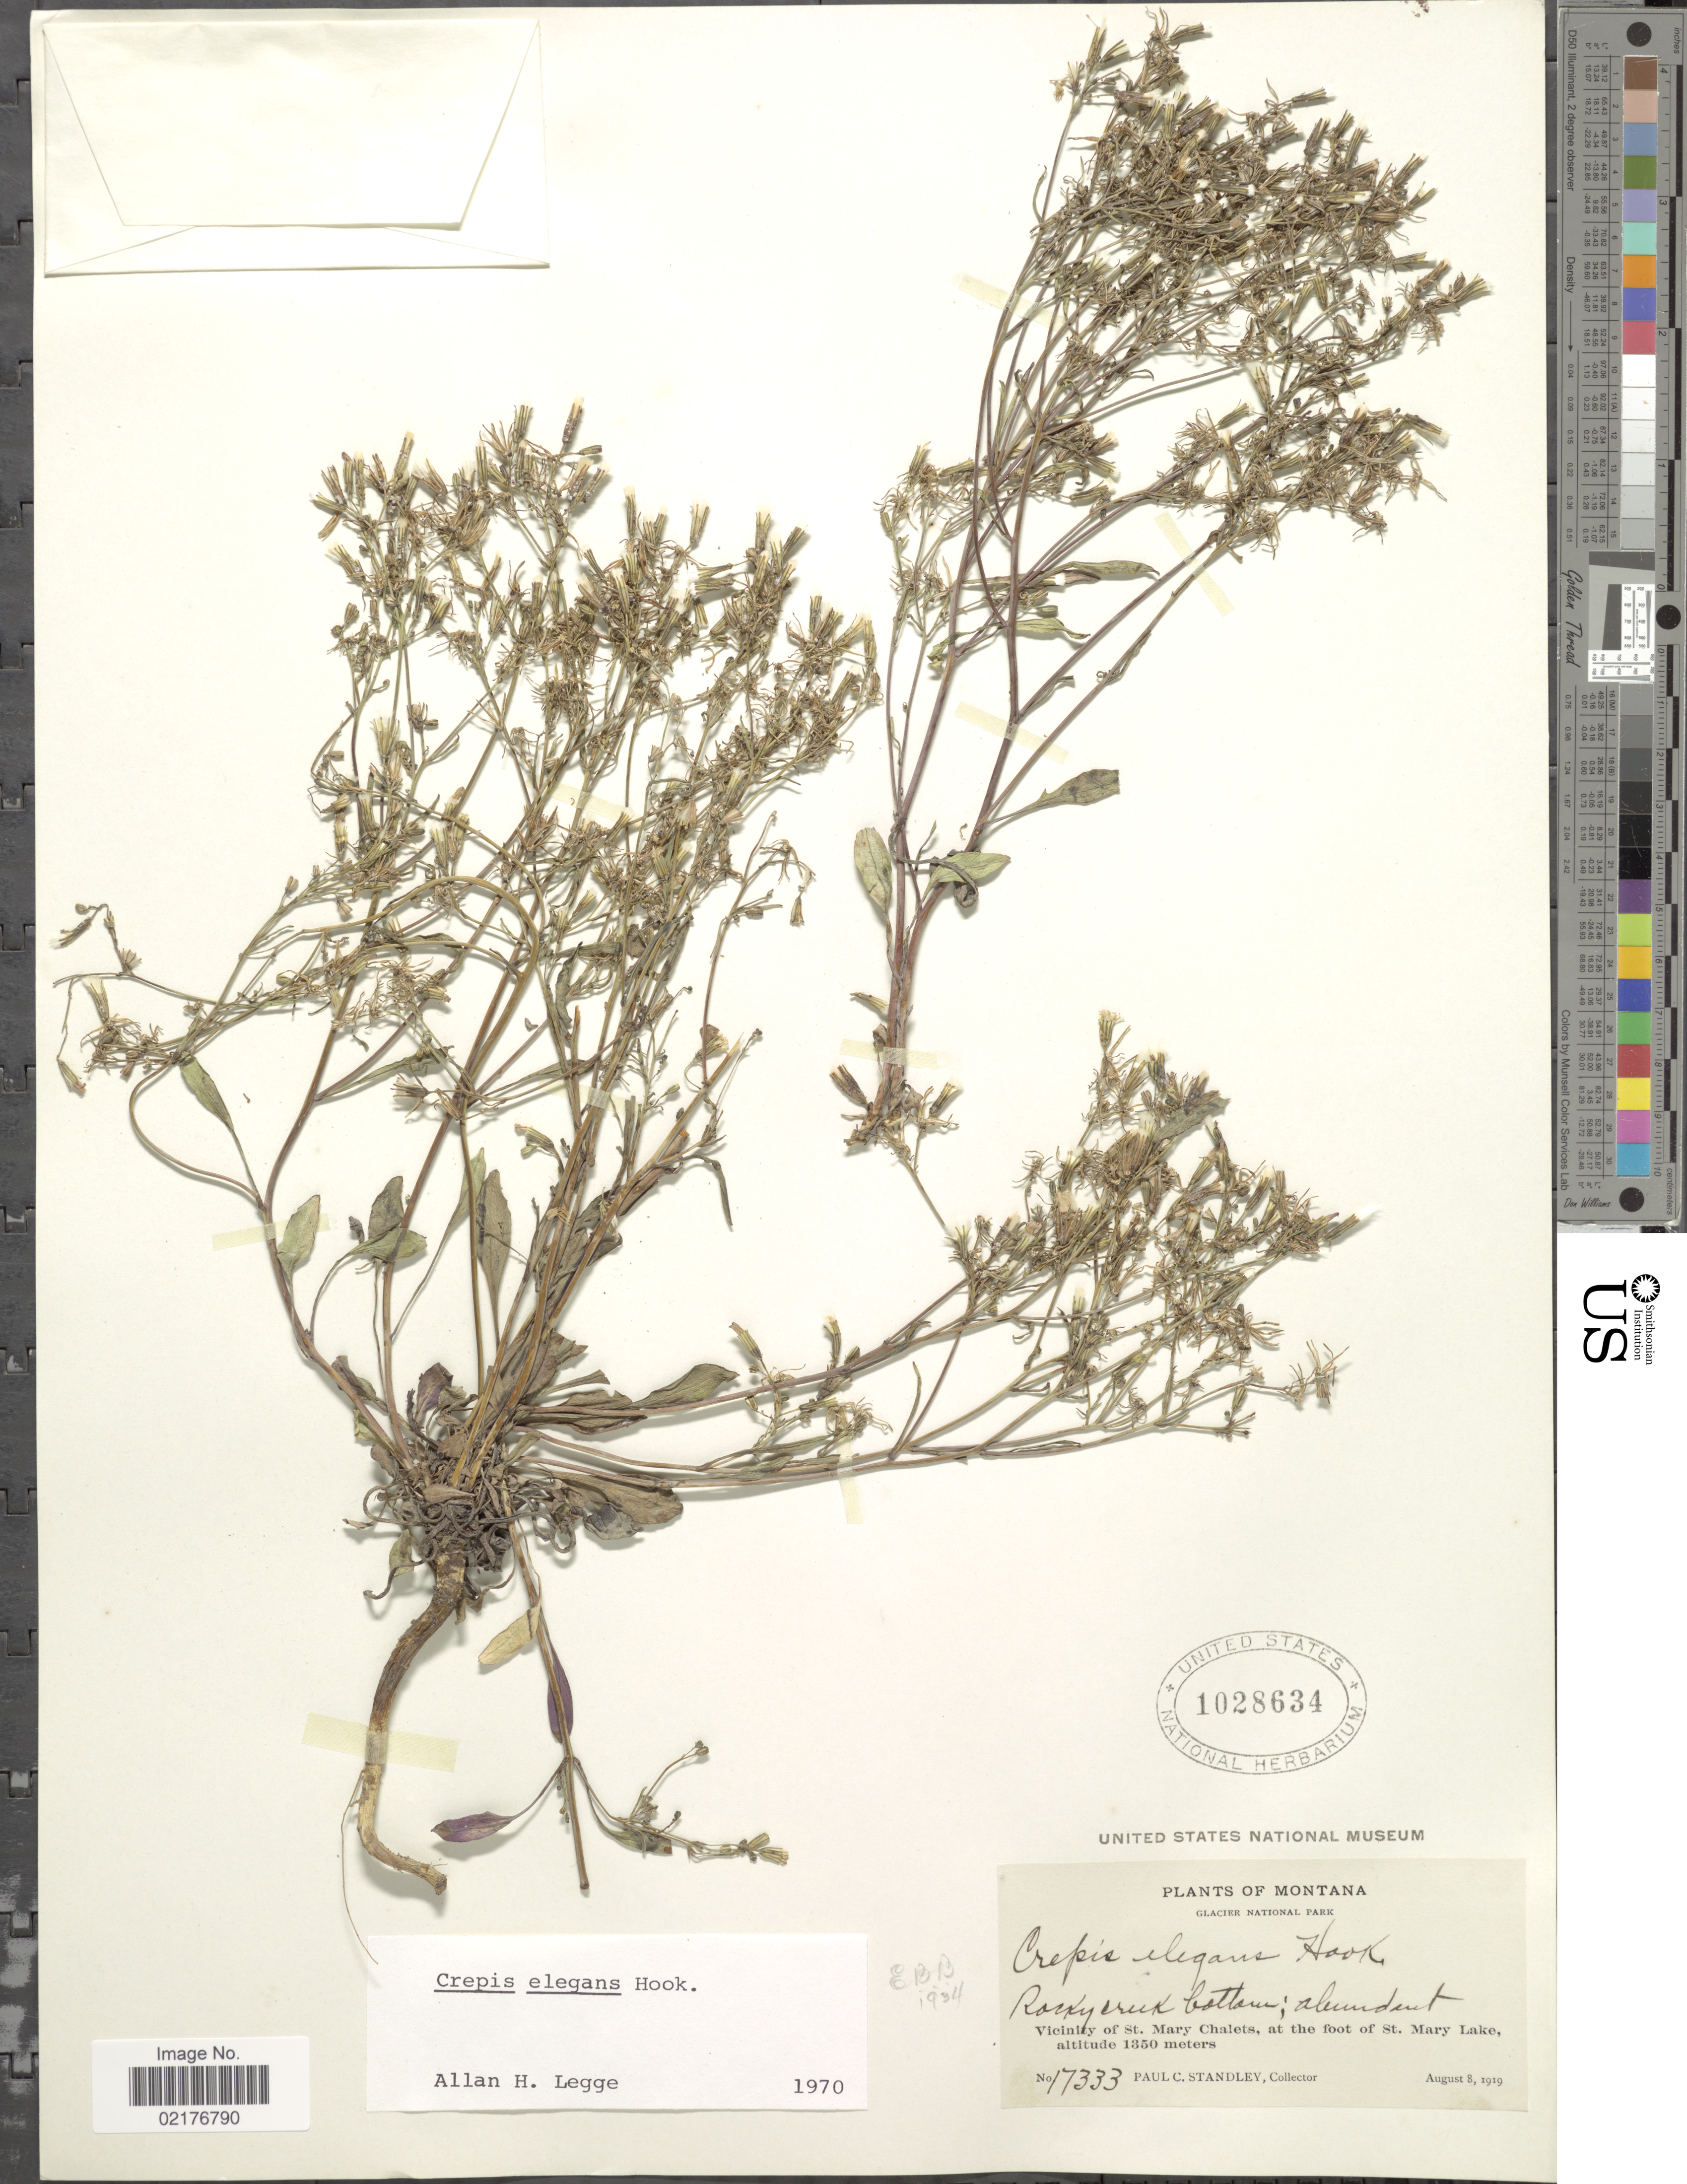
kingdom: Plantae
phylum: Tracheophyta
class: Magnoliopsida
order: Asterales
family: Asteraceae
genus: Askellia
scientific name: Askellia elegans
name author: (Hook.) W.A. Weber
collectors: P. C. Standley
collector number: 17333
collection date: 1919-08-08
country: United States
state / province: Montana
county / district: Glacier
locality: Glacier National Park, Rocky Creek Bottom, Vicinity of St. Mary Chalets, at the foot of St. Mary Lake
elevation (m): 1350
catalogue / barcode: US 1028634